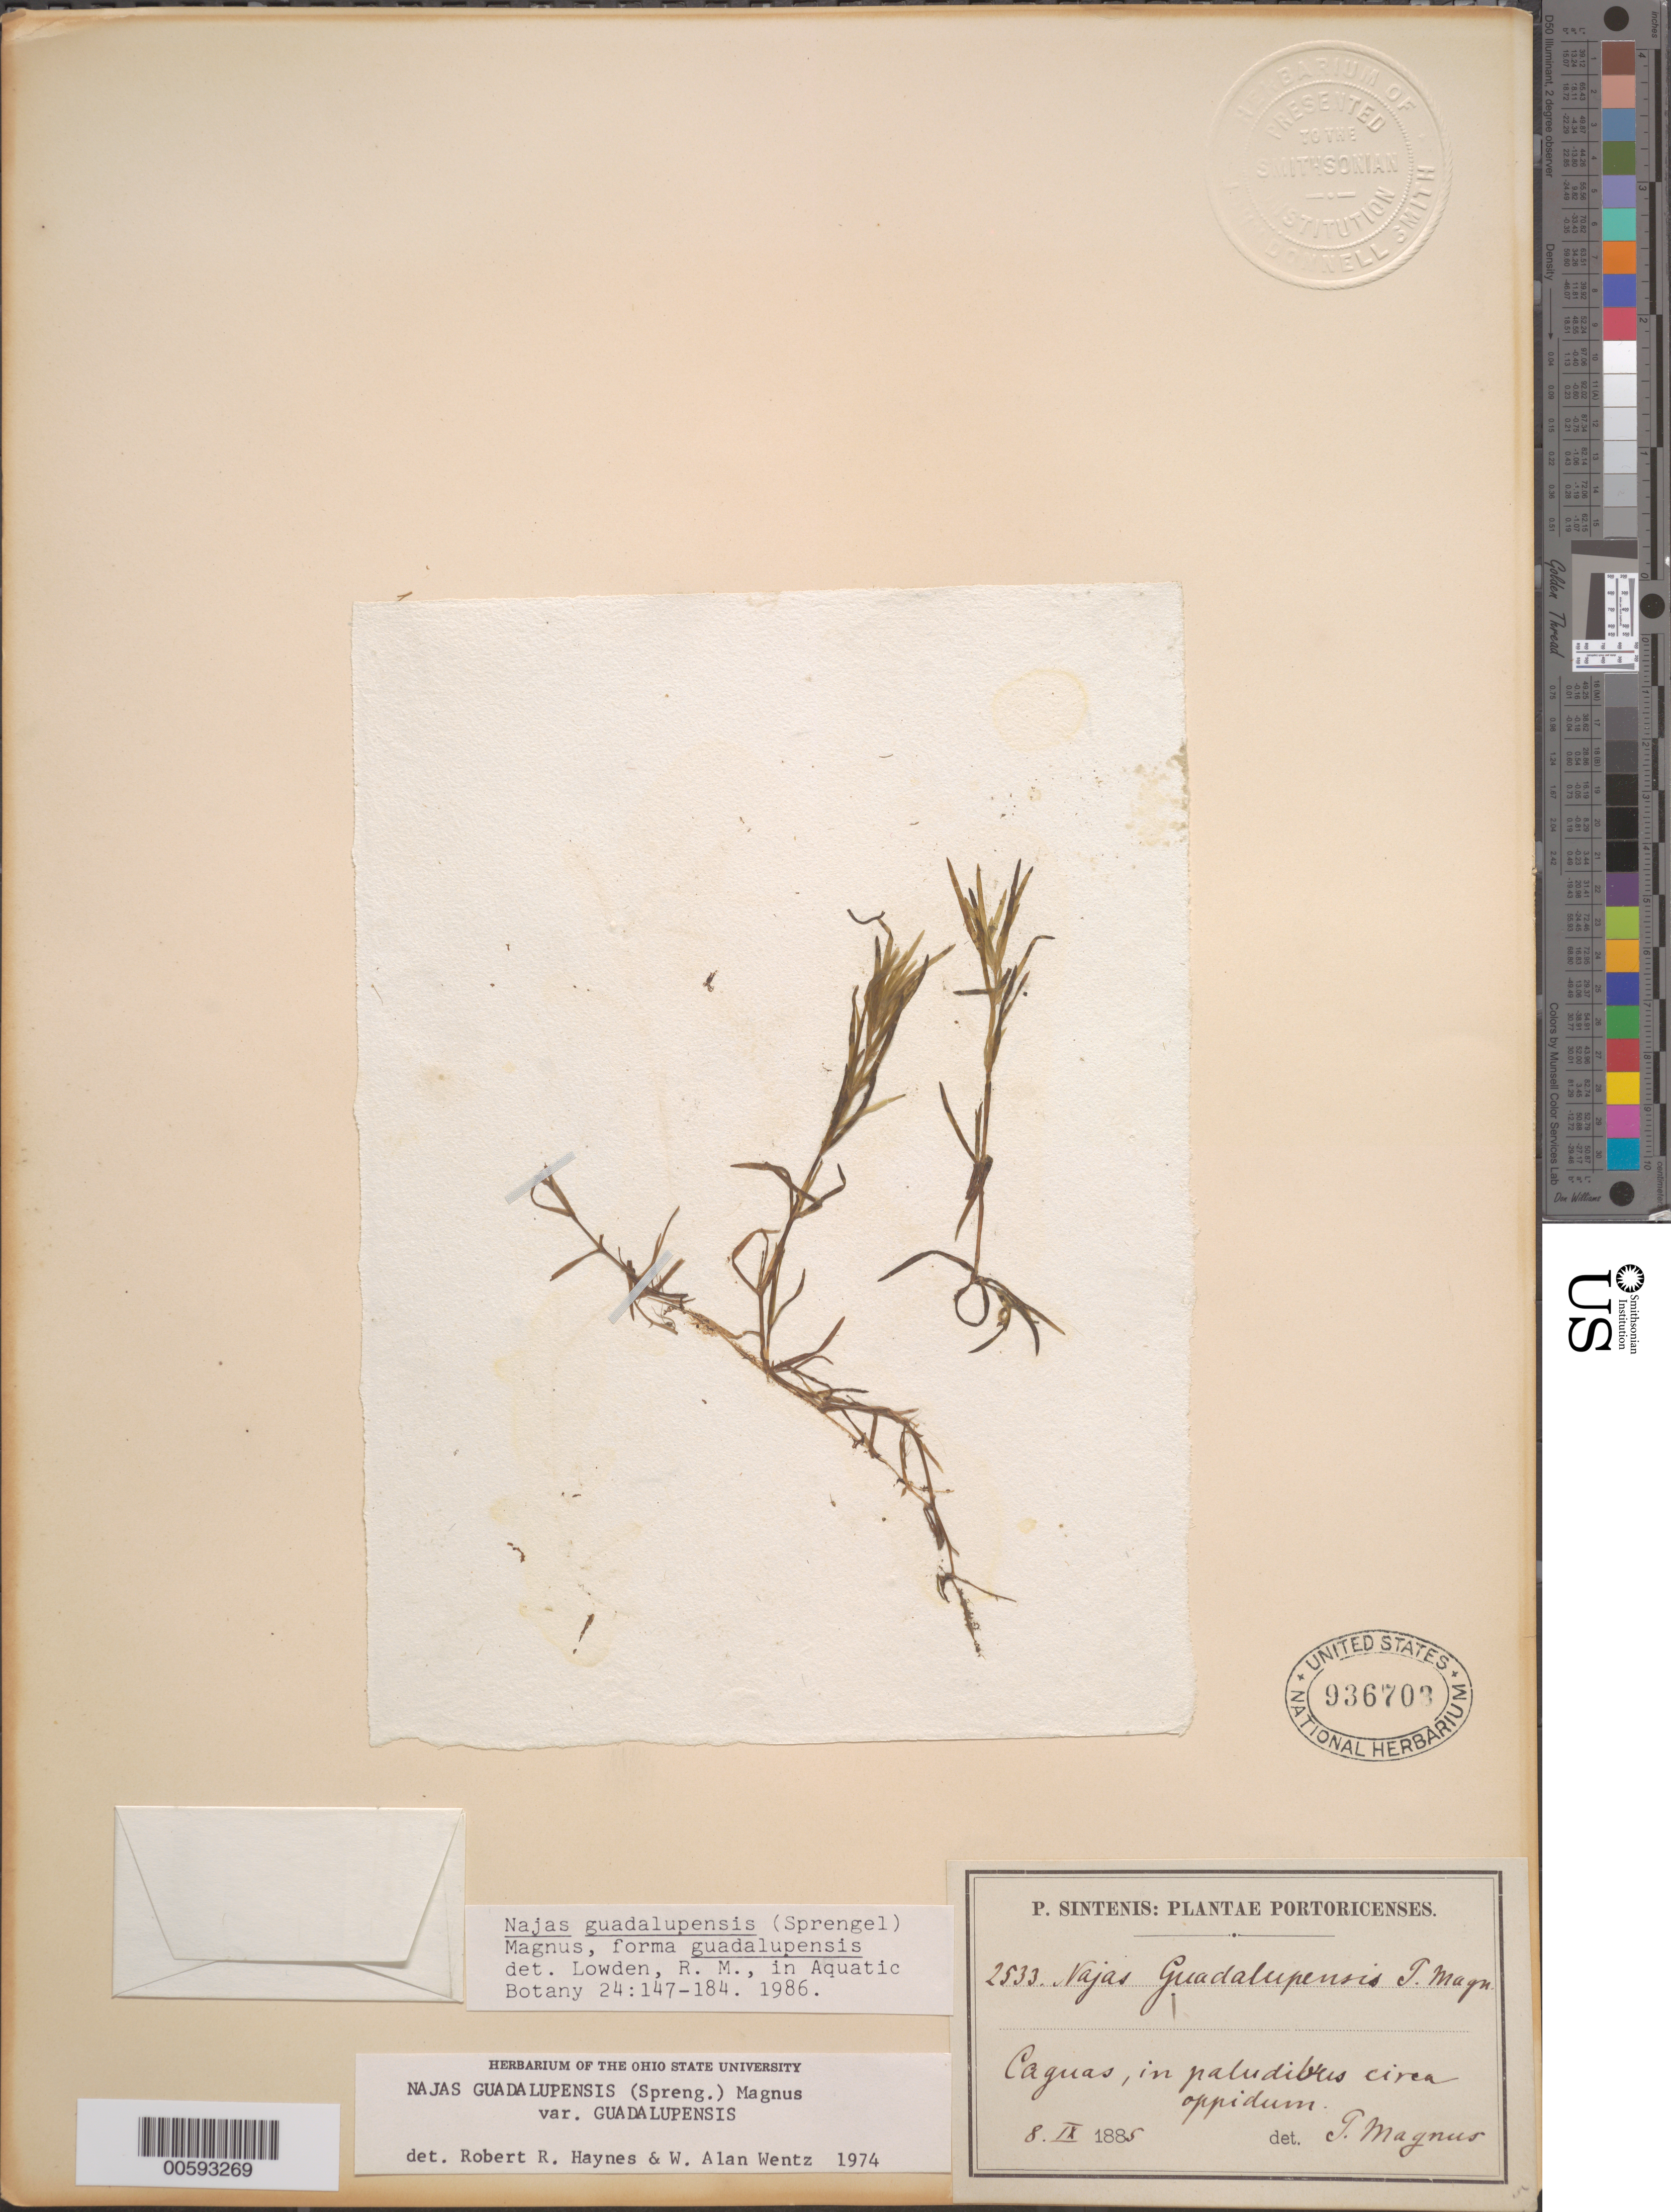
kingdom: Plantae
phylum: Tracheophyta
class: Liliopsida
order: Alismatales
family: Hydrocharitaceae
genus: Najas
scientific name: Najas guadalupensis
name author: (Spreng.) Magnus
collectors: P. Sintenis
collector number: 2533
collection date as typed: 08 Sep 1885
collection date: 1885-09-08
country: Puerto Rico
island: Greater Antilles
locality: Caguas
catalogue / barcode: US 936703